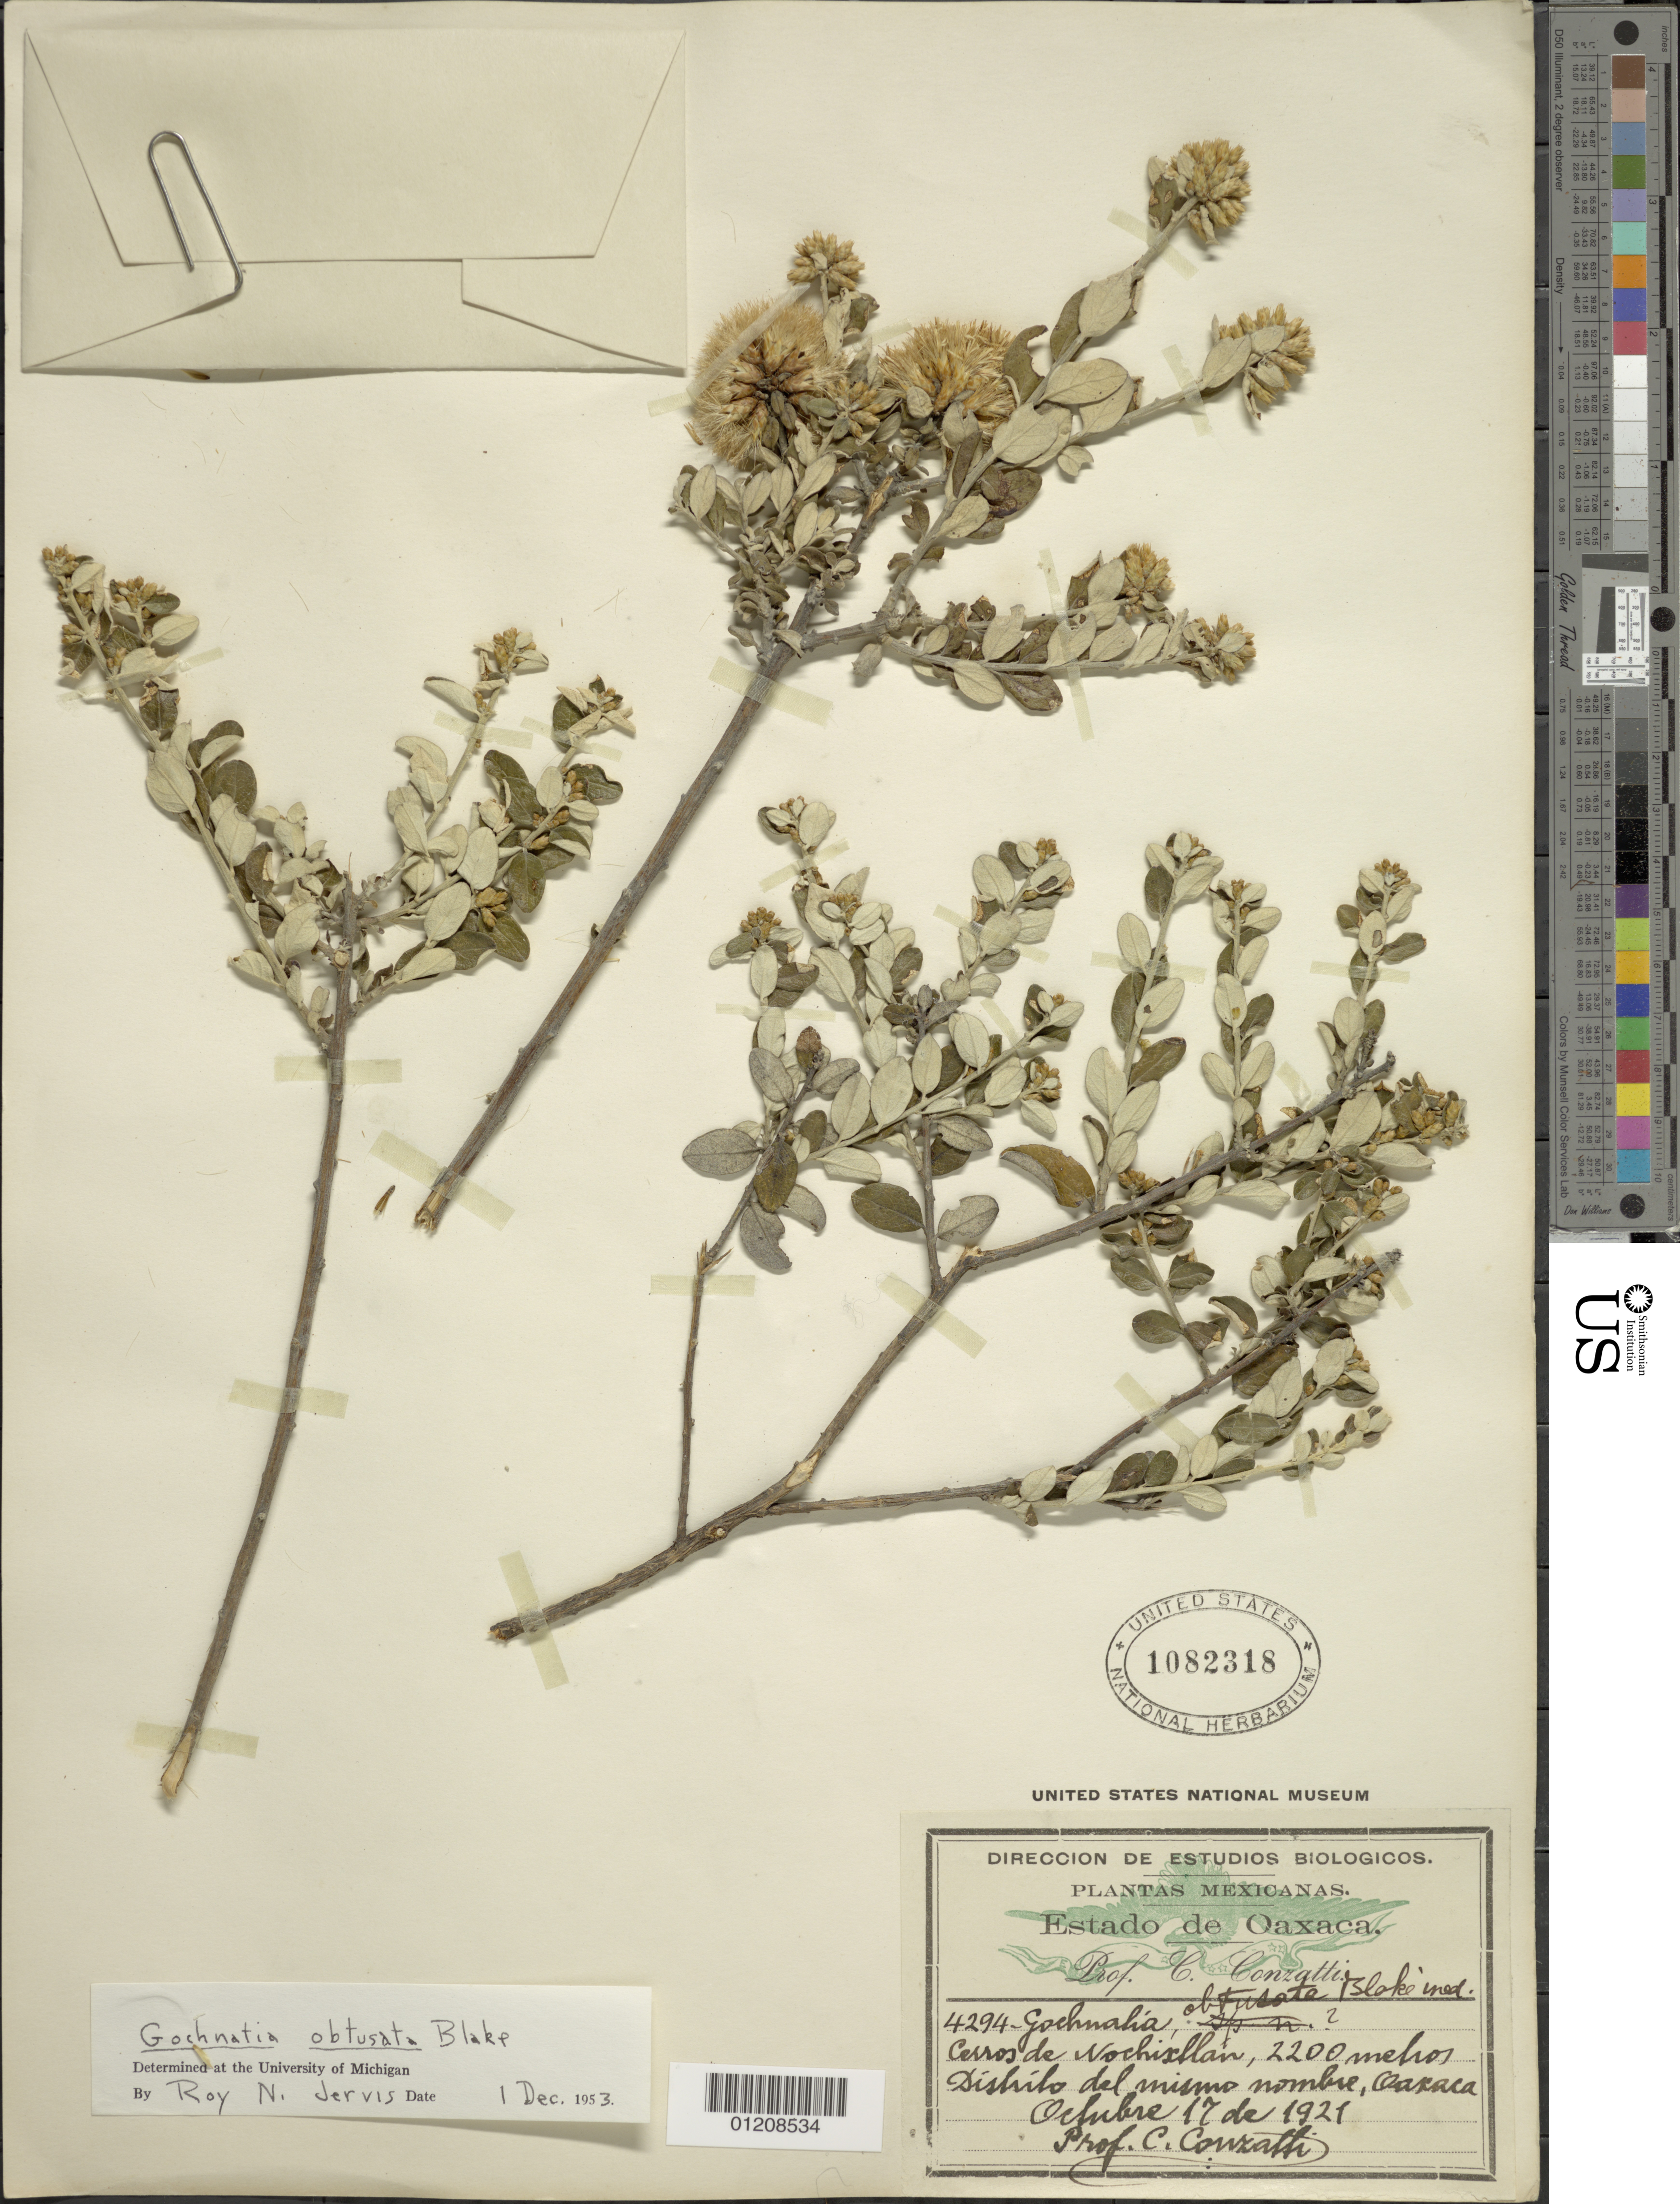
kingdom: Plantae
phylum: Tracheophyta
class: Magnoliopsida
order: Asterales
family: Asteraceae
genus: Gochnatia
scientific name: Gochnatia obtusata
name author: S.F. Blake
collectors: C. Conzatti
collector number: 4294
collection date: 1921-10-17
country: Mexico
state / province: Oaxaca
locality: Cerros de Nochistlán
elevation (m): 2200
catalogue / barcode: US 1082318